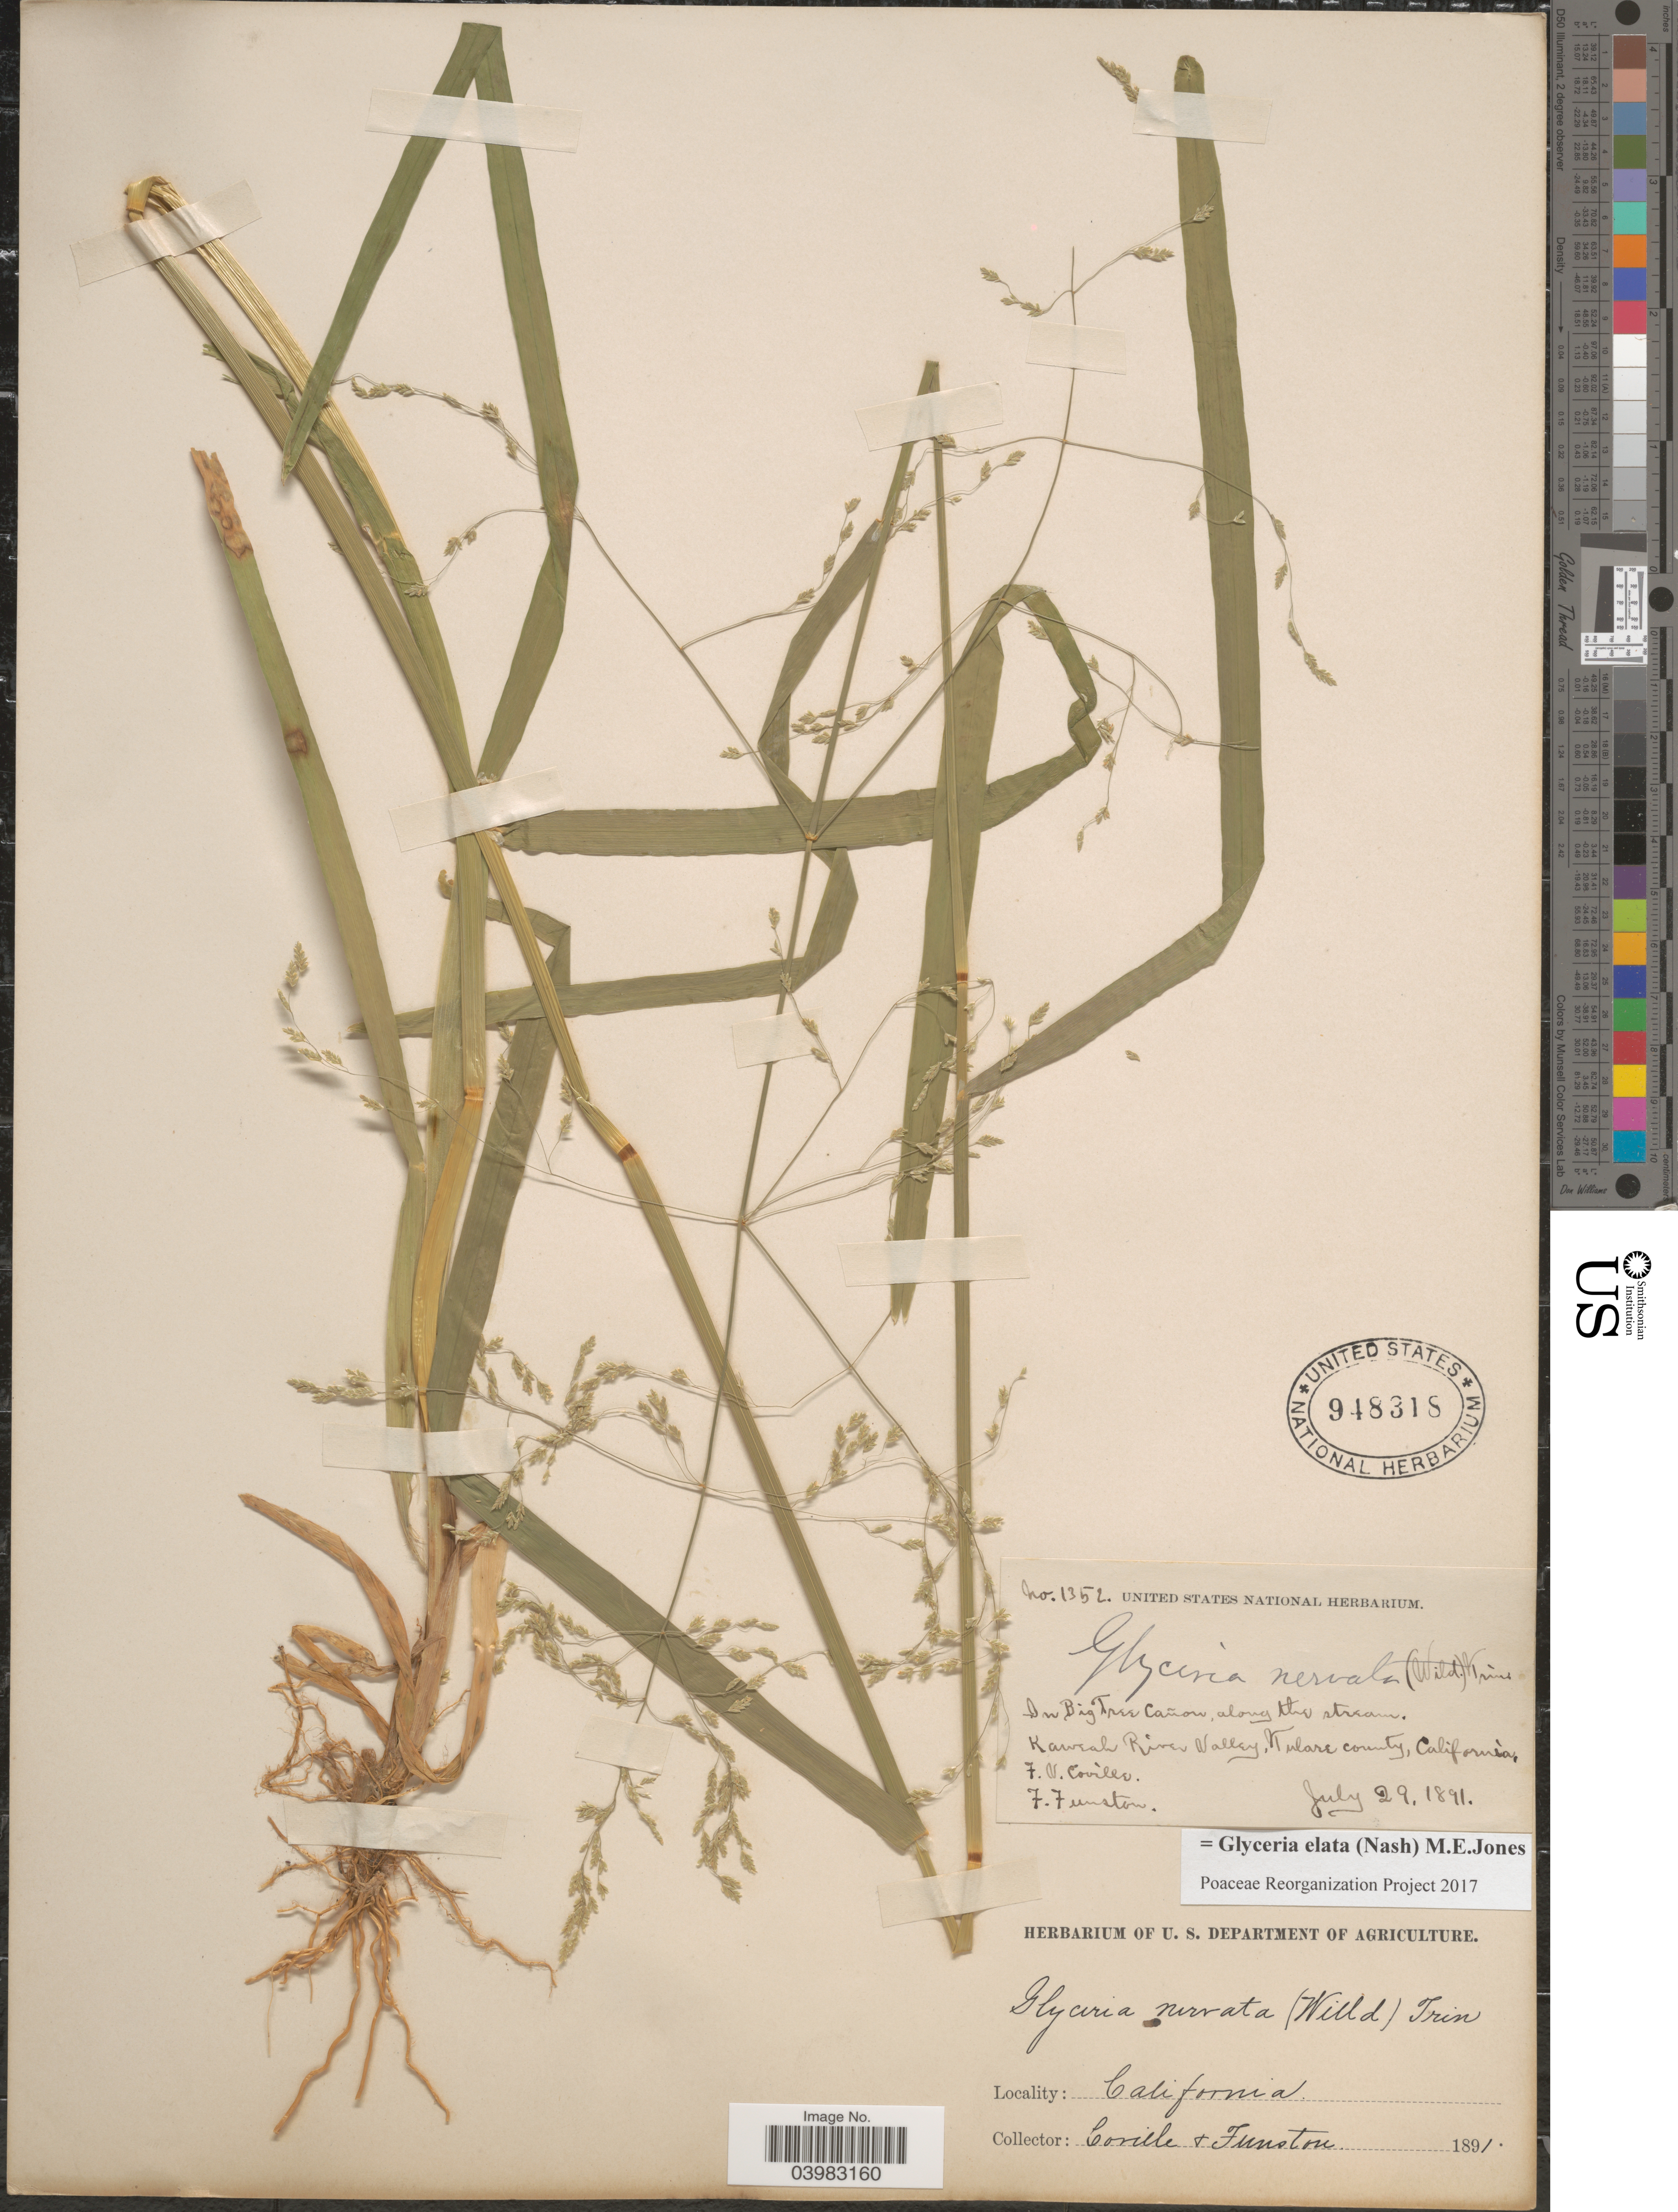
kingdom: Plantae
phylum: Tracheophyta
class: Liliopsida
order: Poales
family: Poaceae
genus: Glyceria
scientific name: Glyceria elata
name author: (Nash) M.E. Jones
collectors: F. V. Coville & F. Funston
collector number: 1352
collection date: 1891-07-29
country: United States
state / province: California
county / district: Tulare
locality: In Big Tree Cañon, along the stream. Kaweah River Valley, Tulare County.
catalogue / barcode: US 948318